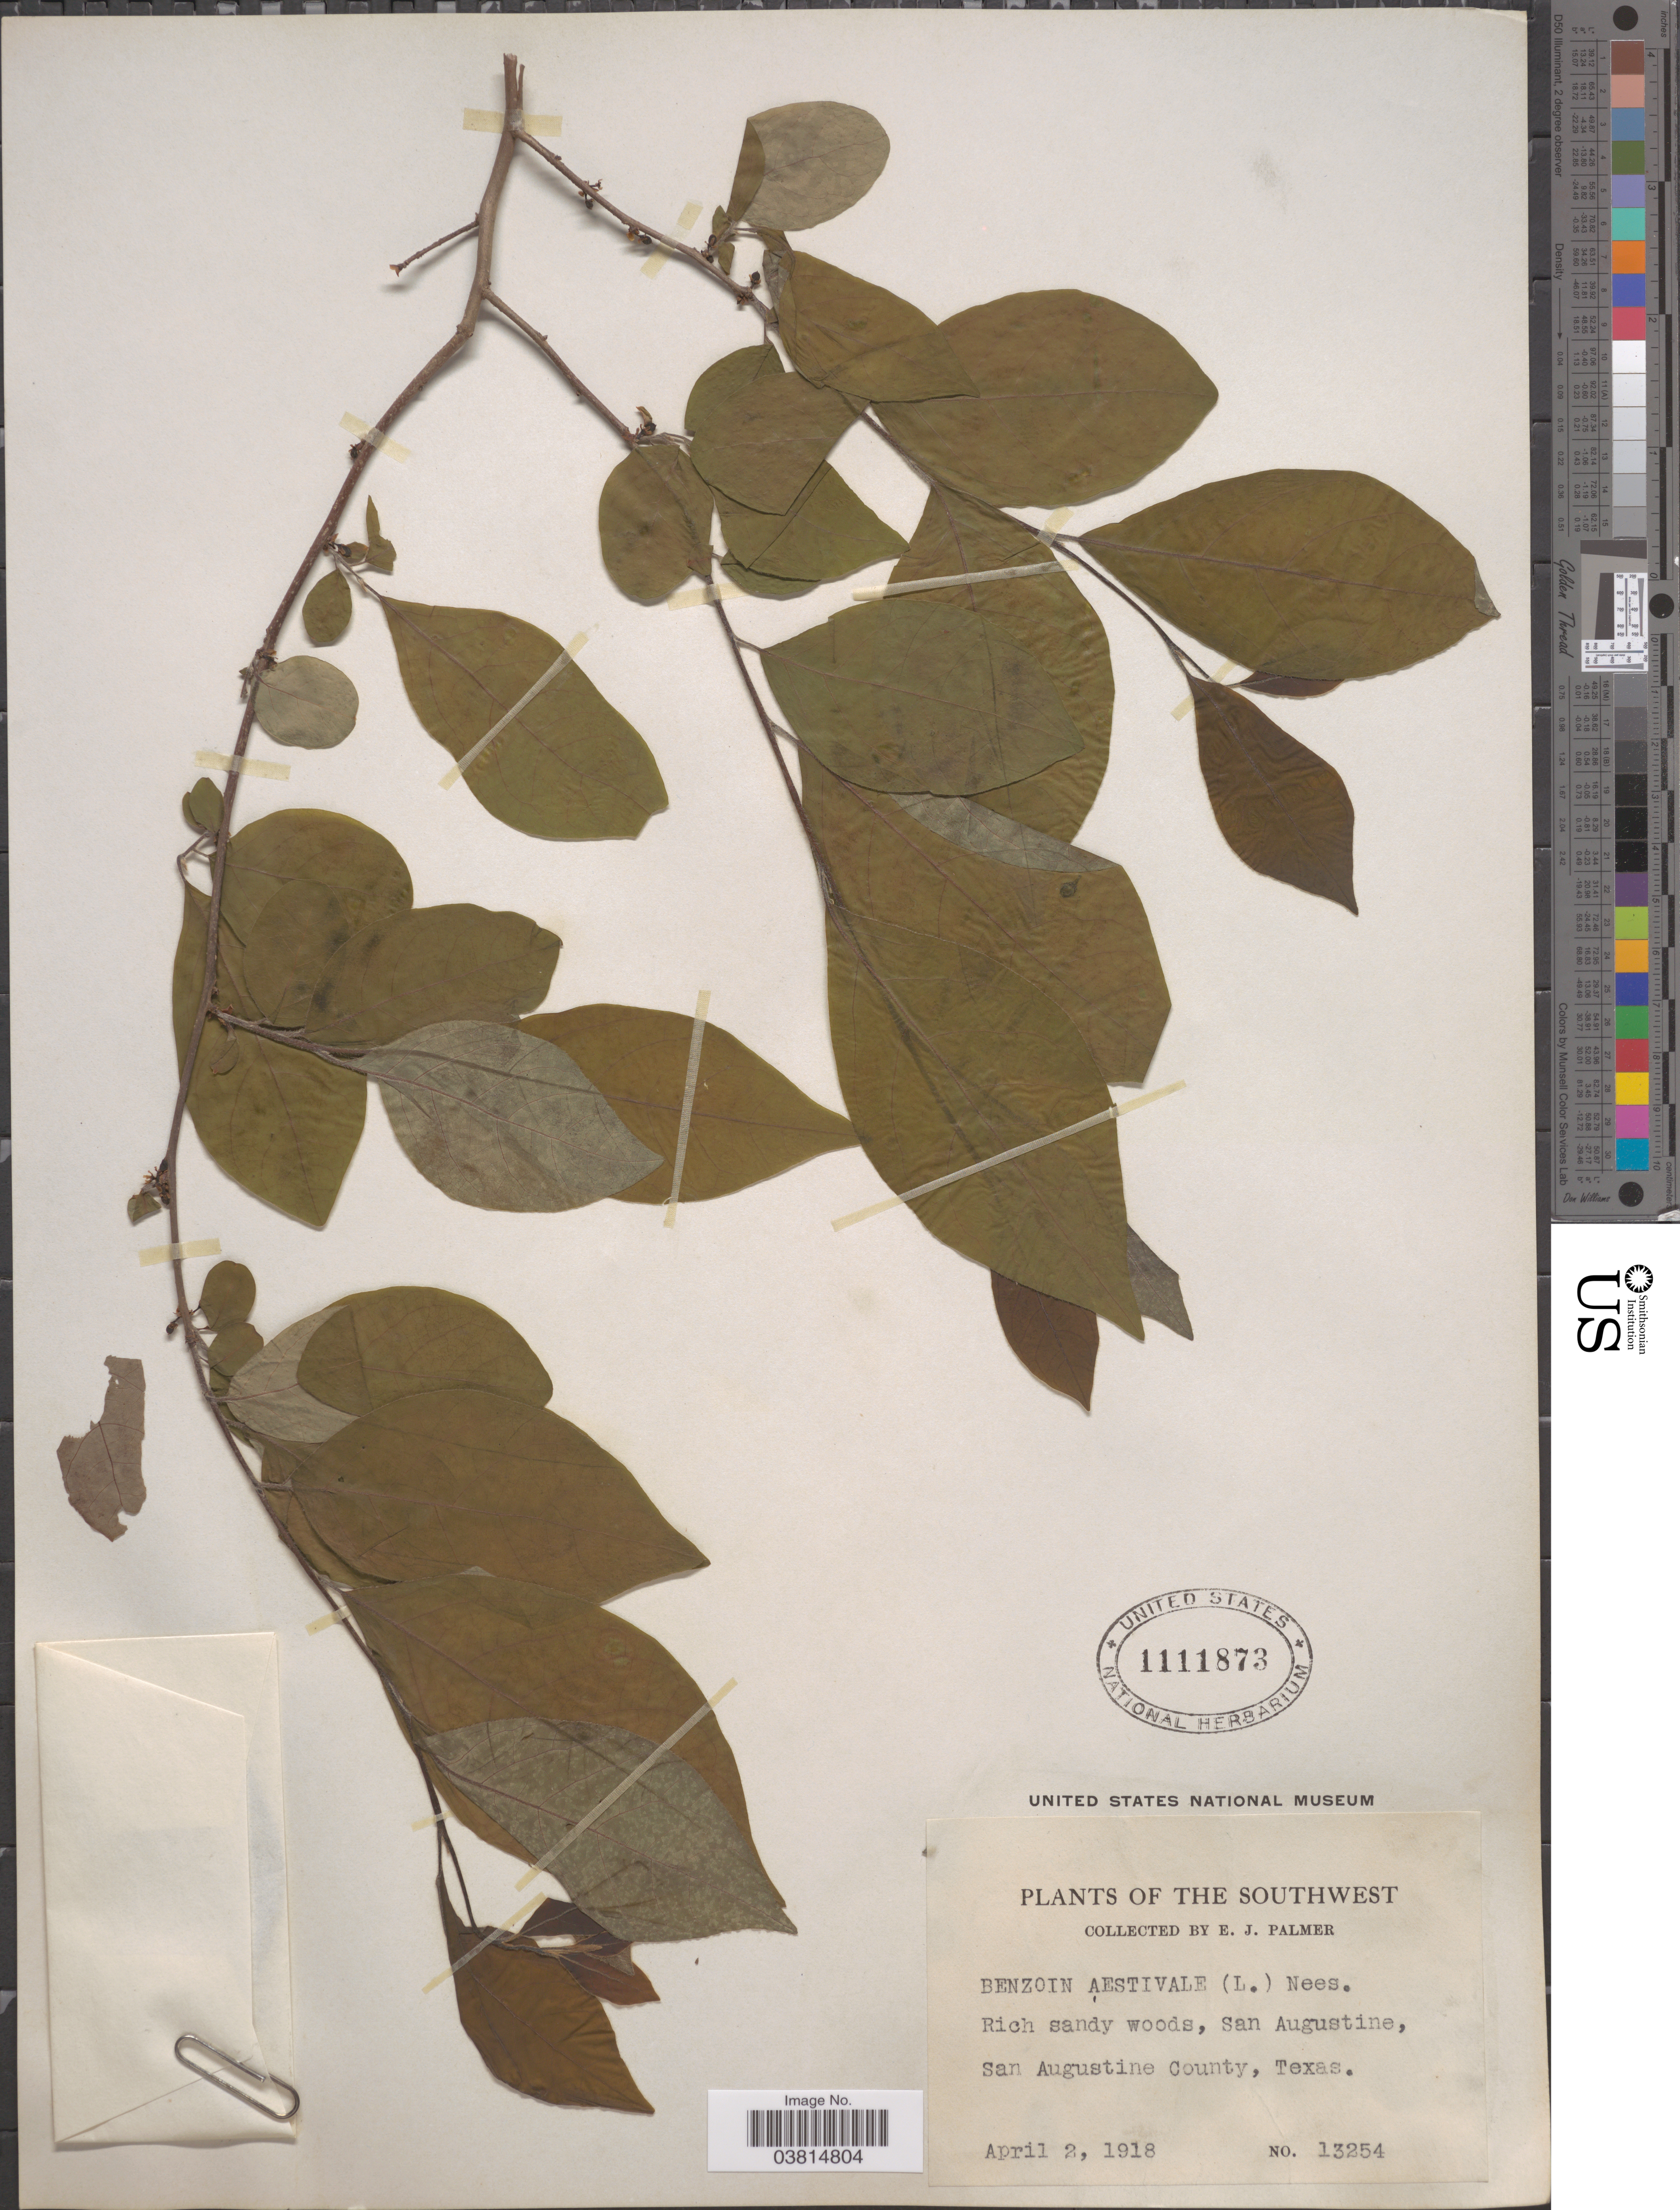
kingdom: Plantae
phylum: Tracheophyta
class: Magnoliopsida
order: Laurales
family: Lauraceae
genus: Lindera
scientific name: Lindera benzoin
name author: (L.) Blume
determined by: Strong, Mark T., (BOT), Smithsonian Institution - National Museum of Natural History (UNITED STATES)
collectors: E. J. Palmer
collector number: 13254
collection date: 1918-04-02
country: United States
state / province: Texas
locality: The Southwest. Rich sandy woods, San Augustine, San Augustine County.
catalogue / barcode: US 1111873